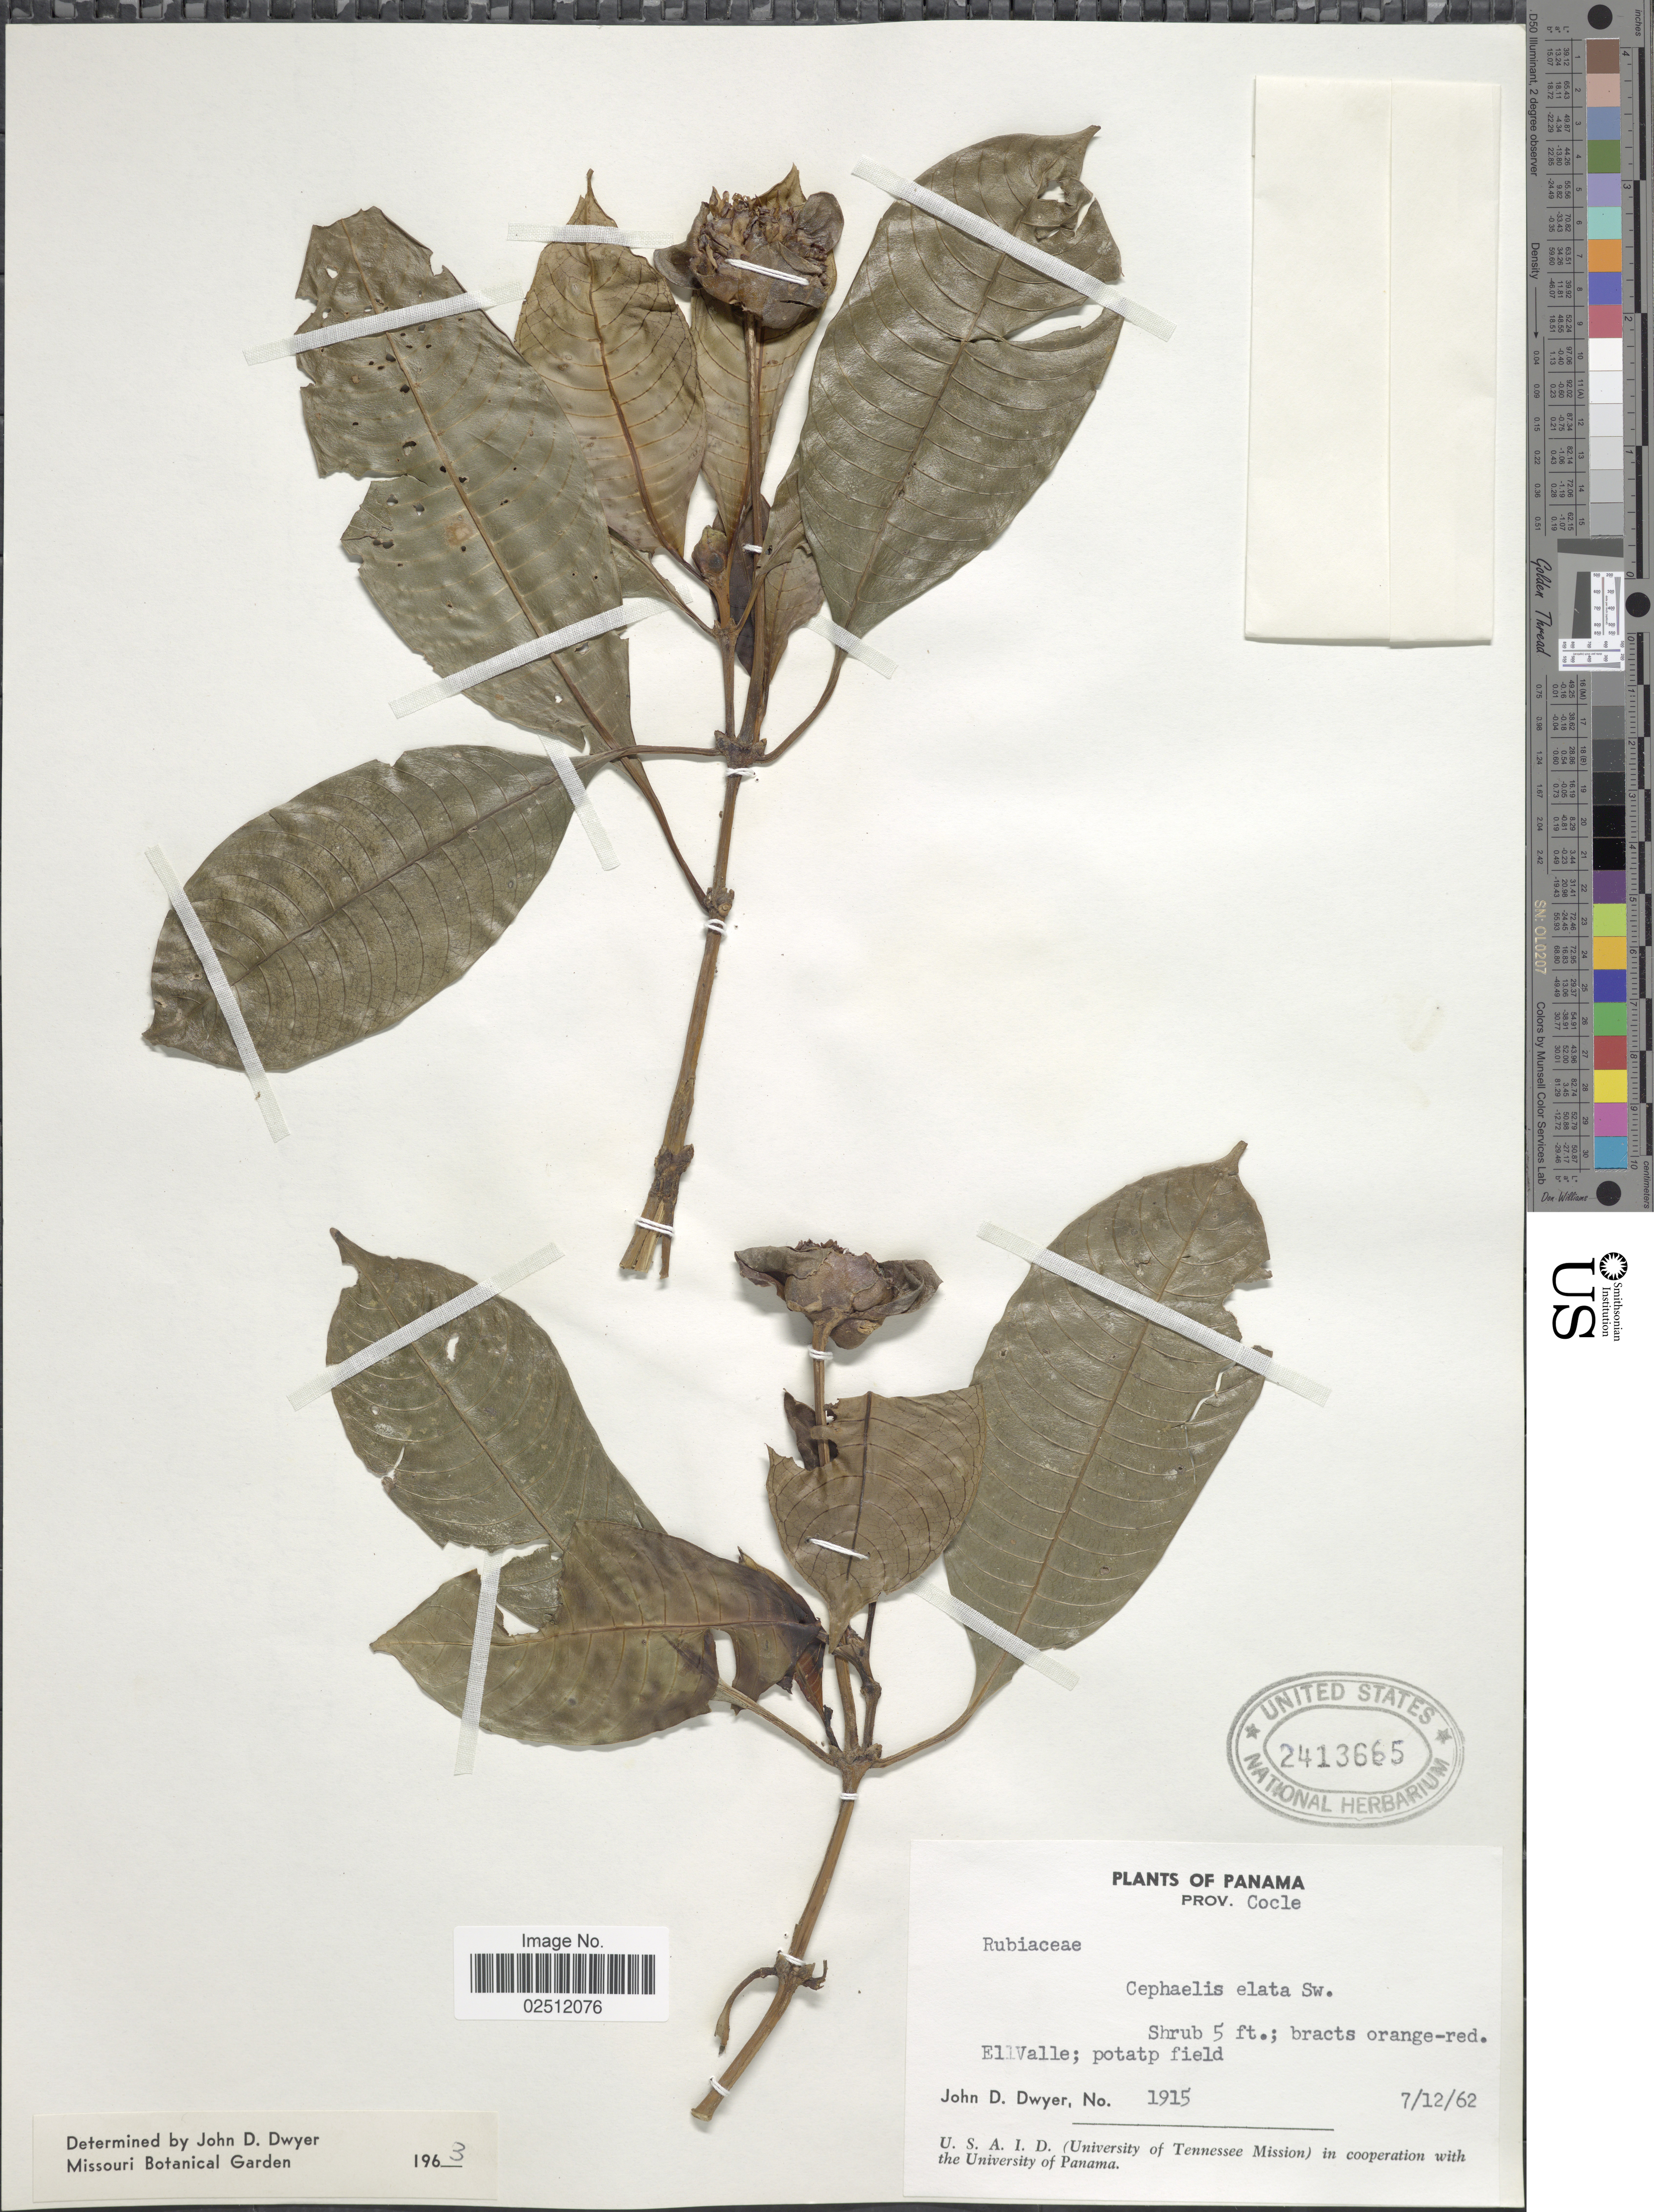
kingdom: Plantae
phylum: Tracheophyta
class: Magnoliopsida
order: Gentianales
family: Rubiaceae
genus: Psychotria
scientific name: Psychotria elata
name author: (Sw.) Hammel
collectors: J. D. Dwyer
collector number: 1915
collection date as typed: Transcribed d/m/y: 7/12/62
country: Panama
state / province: Coclé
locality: El Valle; potatp field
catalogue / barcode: US 2413665